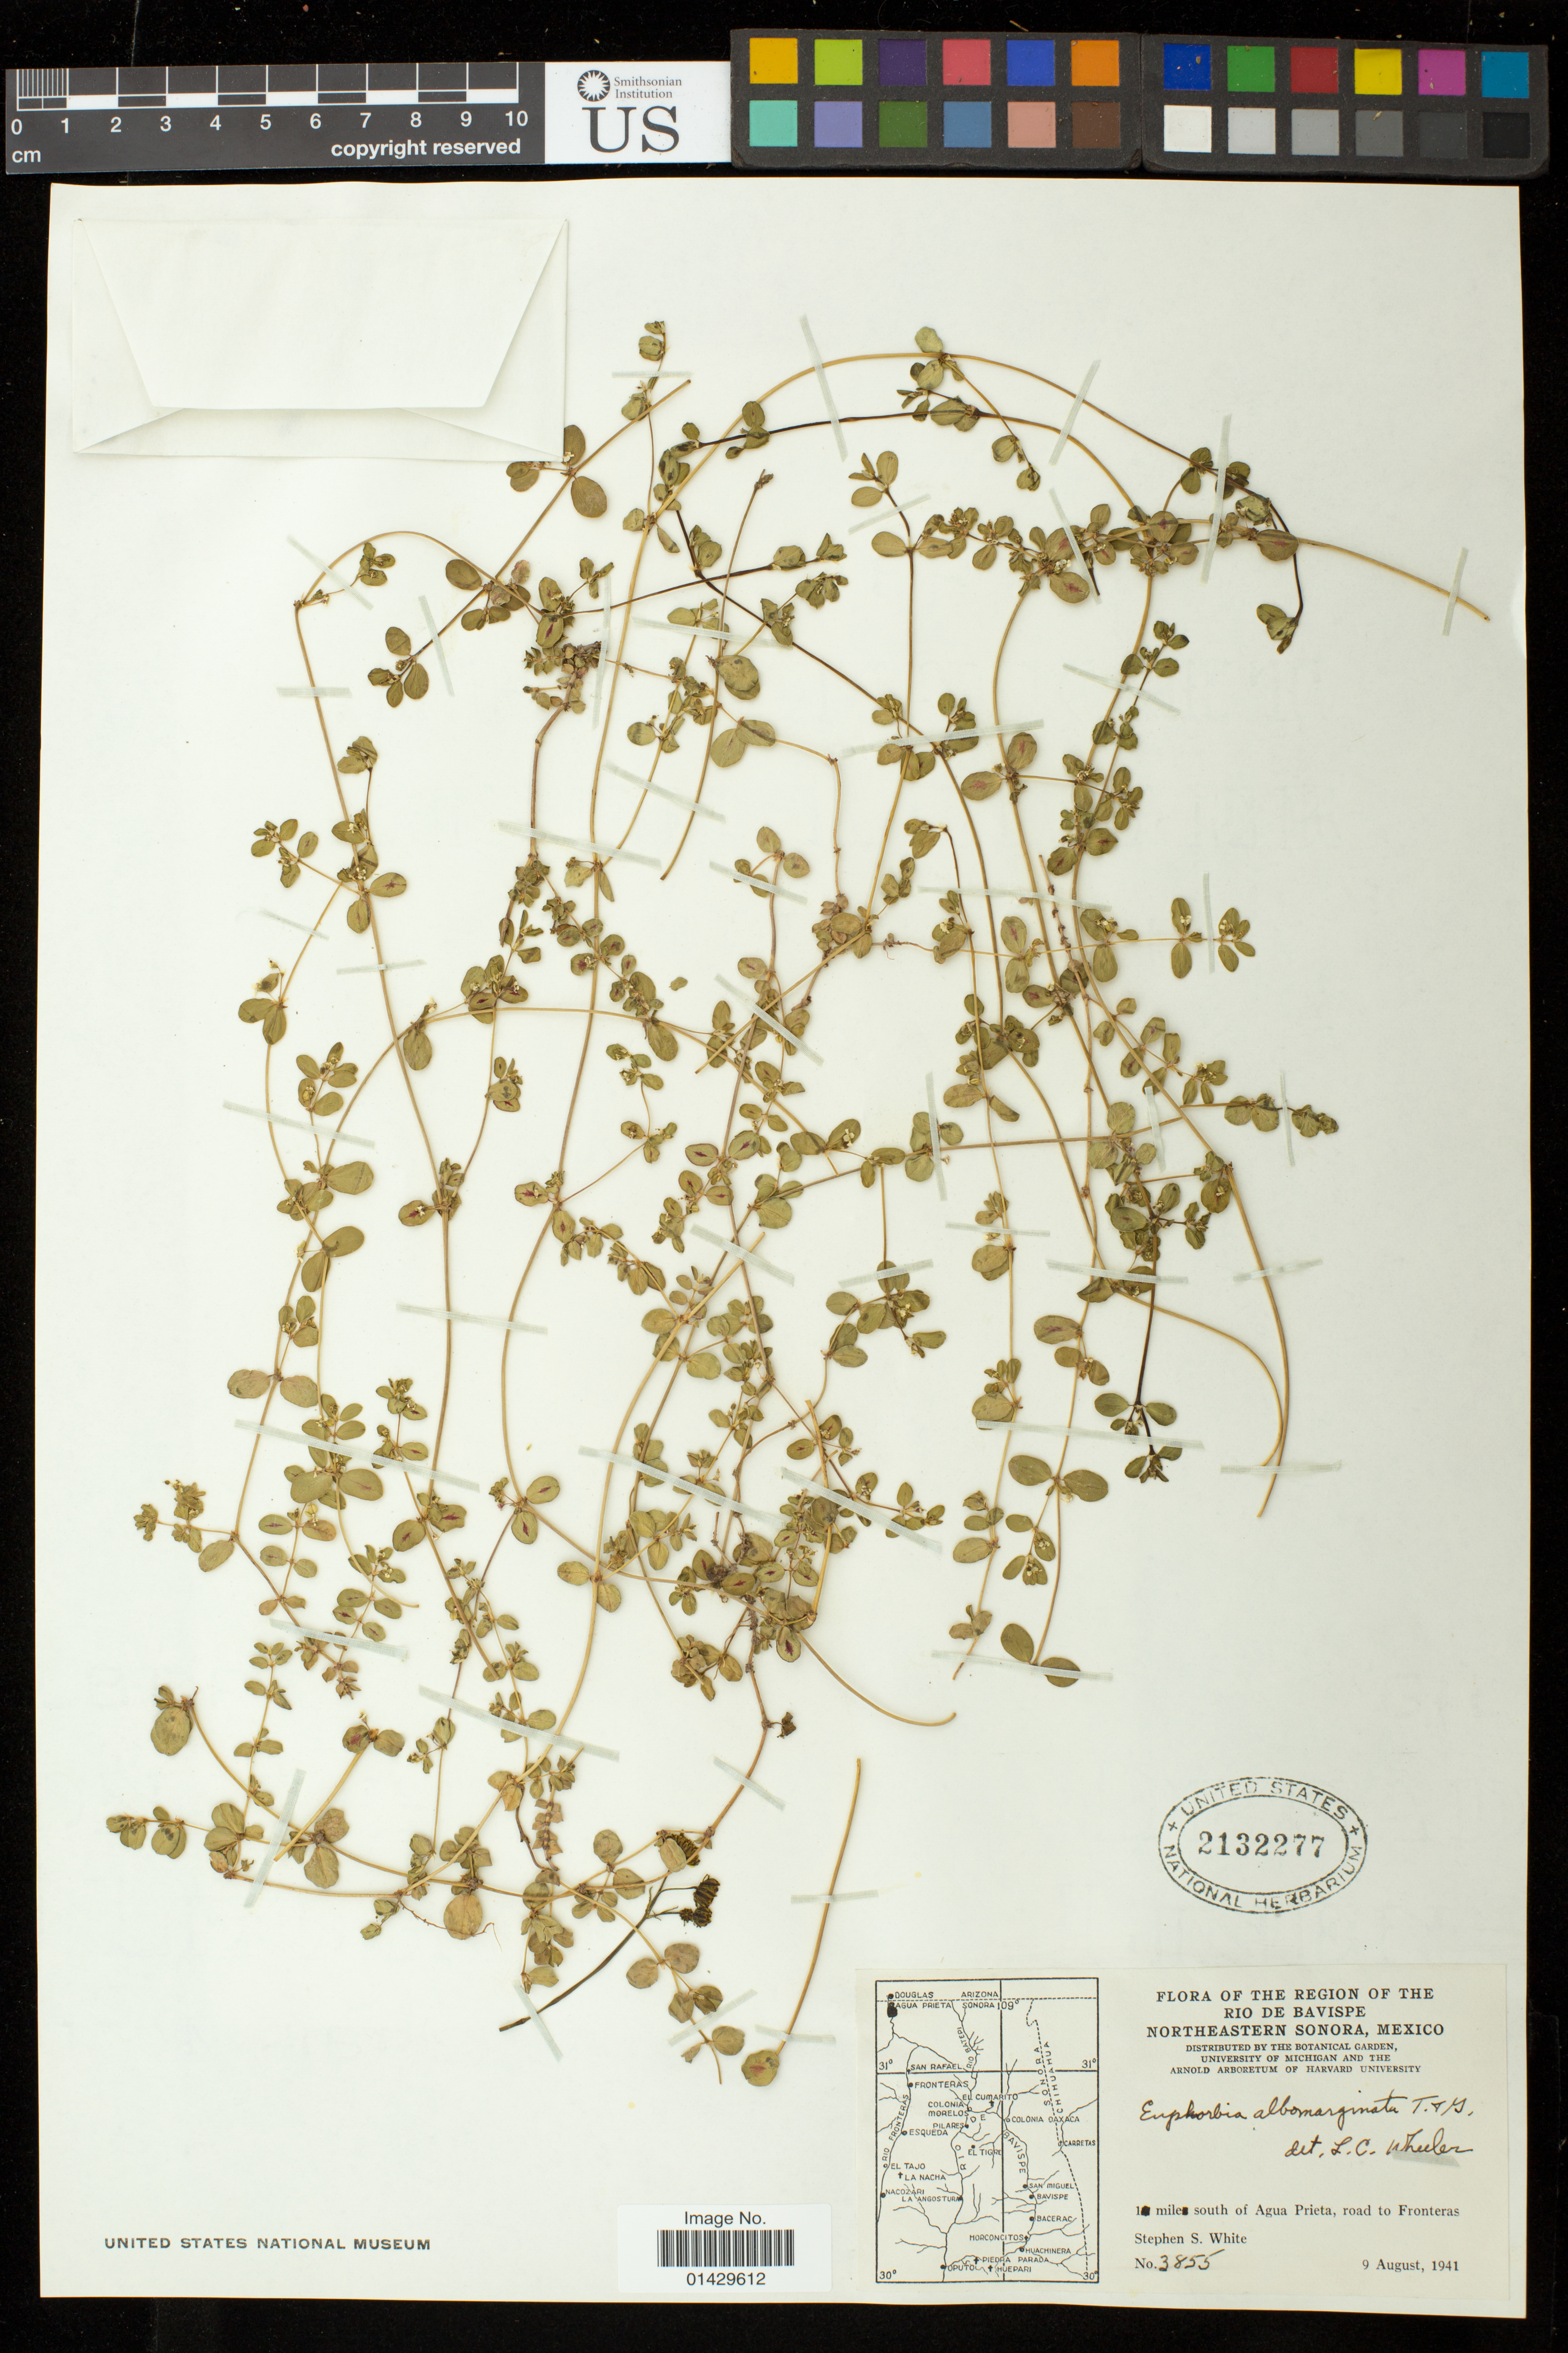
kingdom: Plantae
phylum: Tracheophyta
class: Magnoliopsida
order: Malpighiales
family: Euphorbiaceae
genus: Euphorbia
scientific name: Euphorbia albomarginata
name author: Torr. & A. Gray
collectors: S. S. White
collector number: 3855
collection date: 1941-08-09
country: Mexico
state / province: Sonora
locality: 1 mile south of Agua Prieta, road to Fronteras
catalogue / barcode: US 2132277